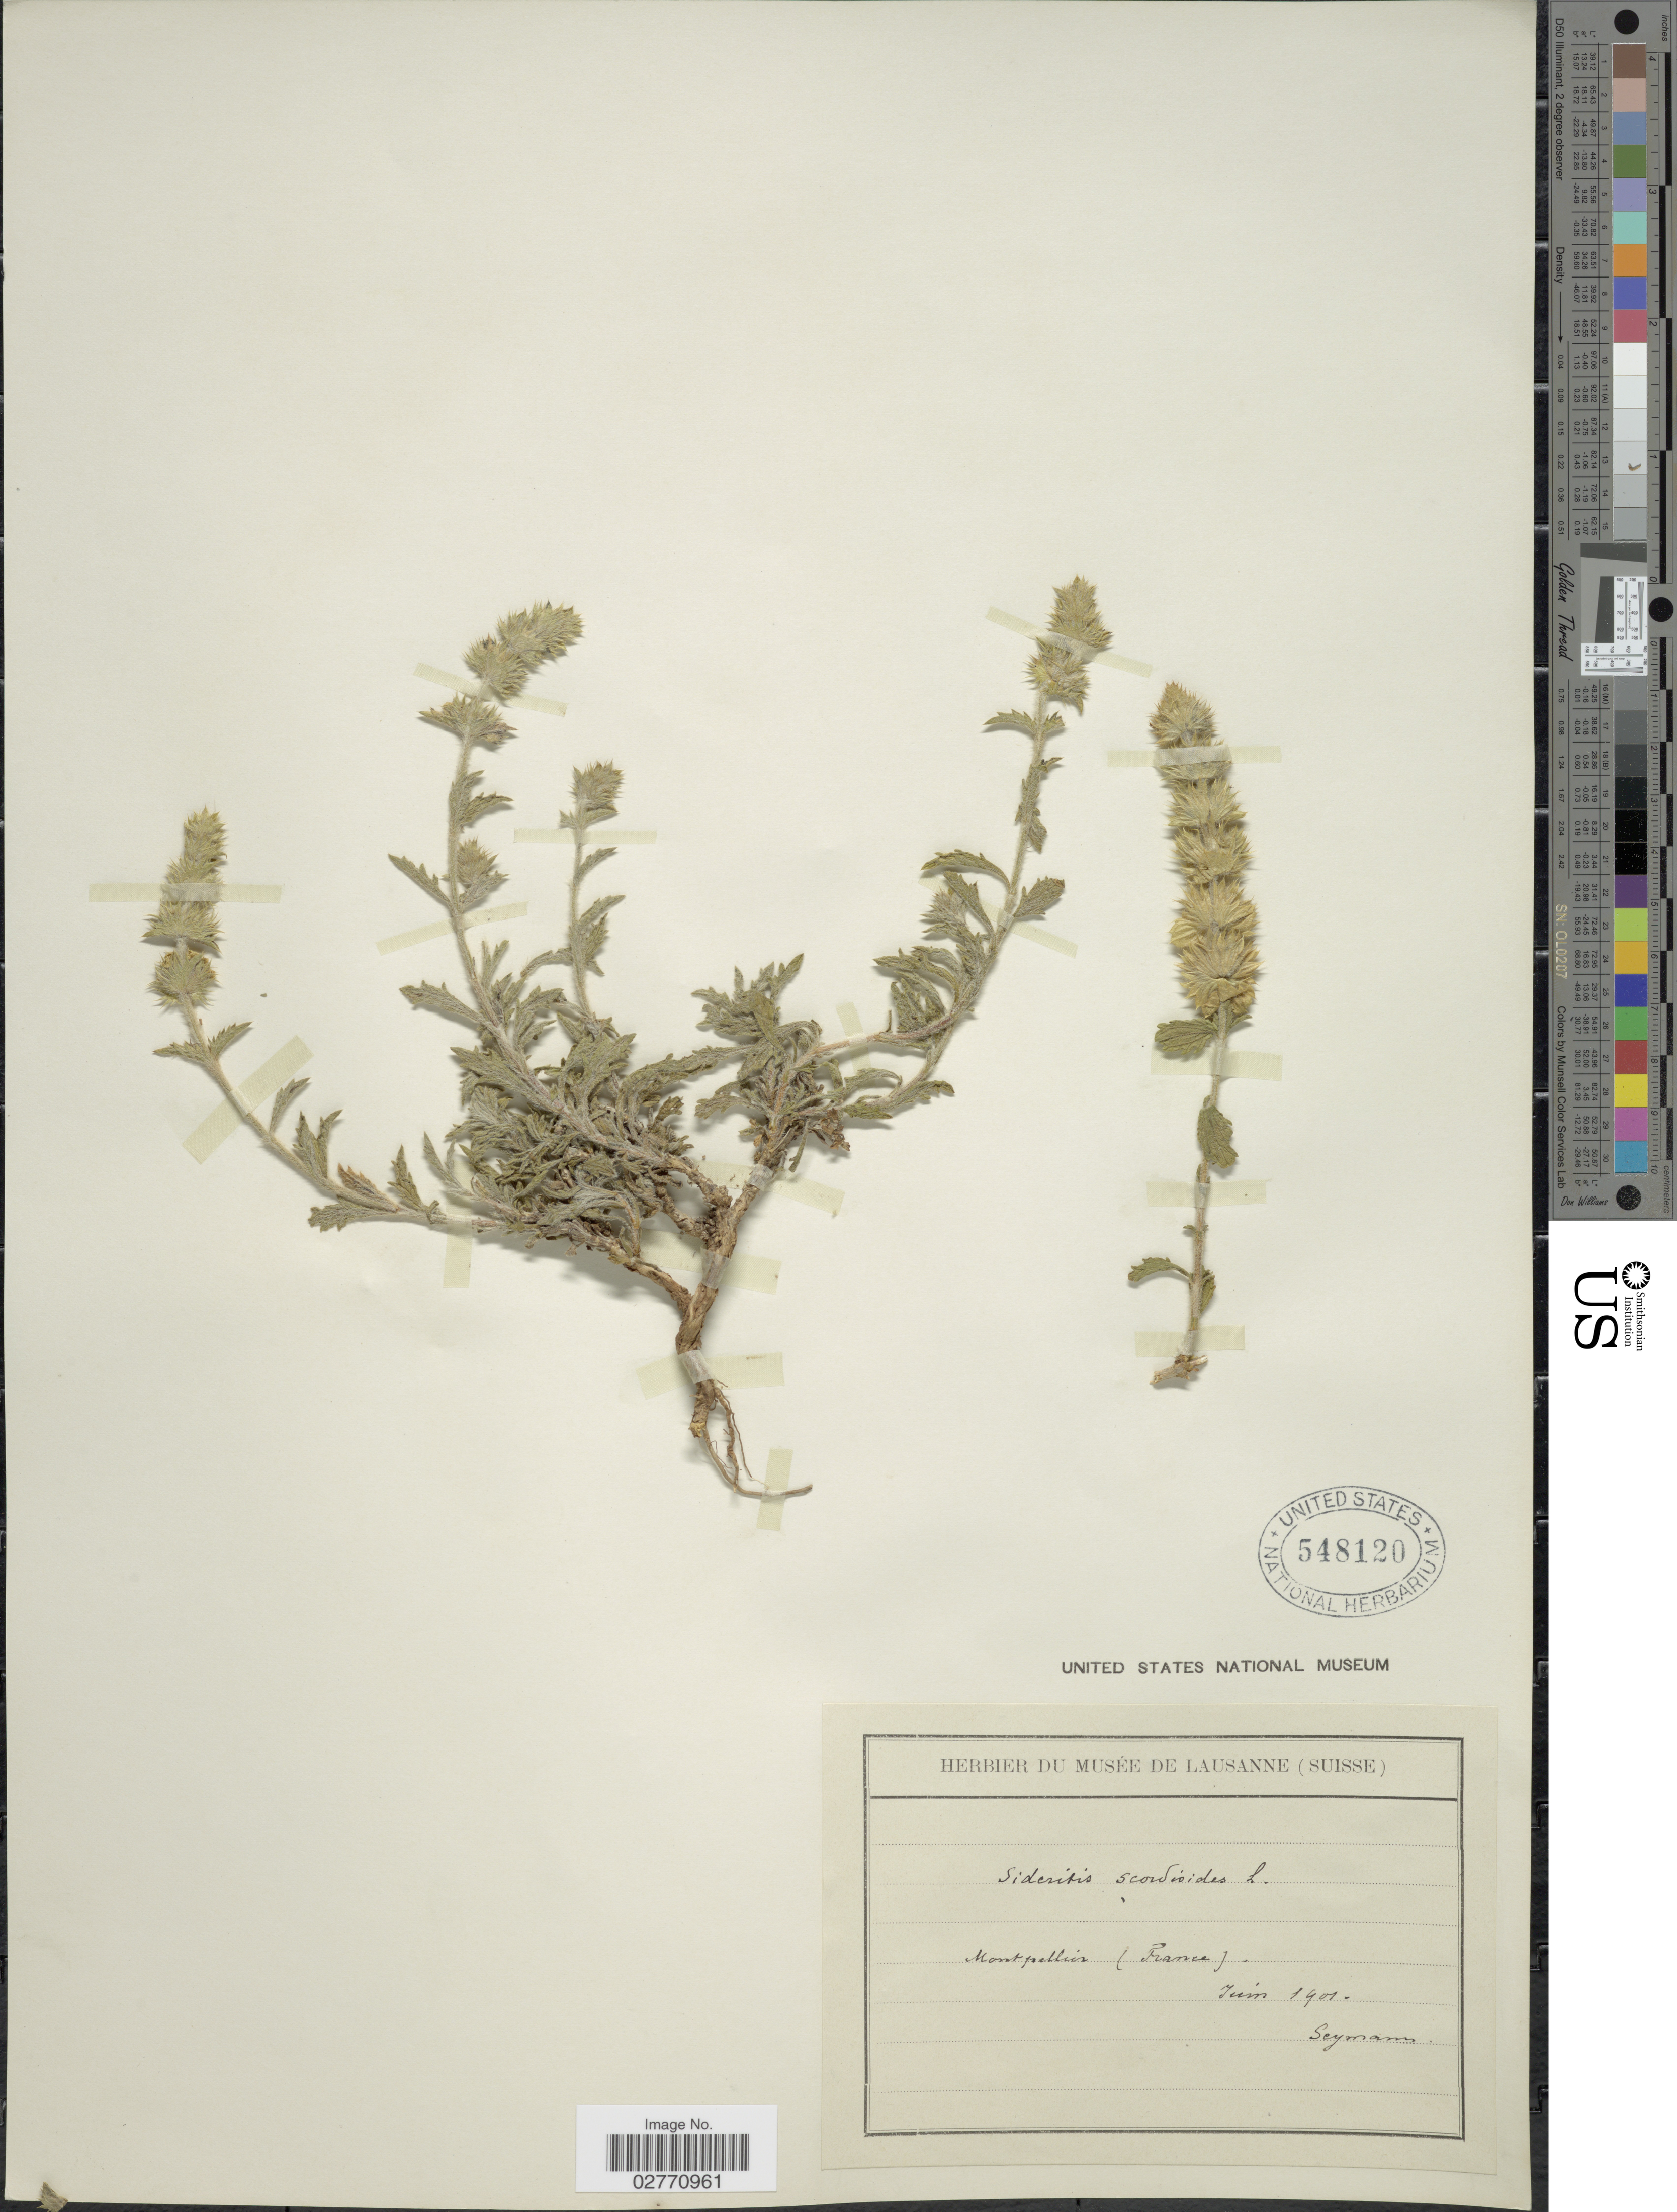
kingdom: Plantae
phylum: Tracheophyta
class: Magnoliopsida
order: Lamiales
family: Lamiaceae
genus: Sideritis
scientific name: Sideritis scordioides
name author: L.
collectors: -. Seymour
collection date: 1901-06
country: France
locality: Montpellier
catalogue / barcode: US 548120